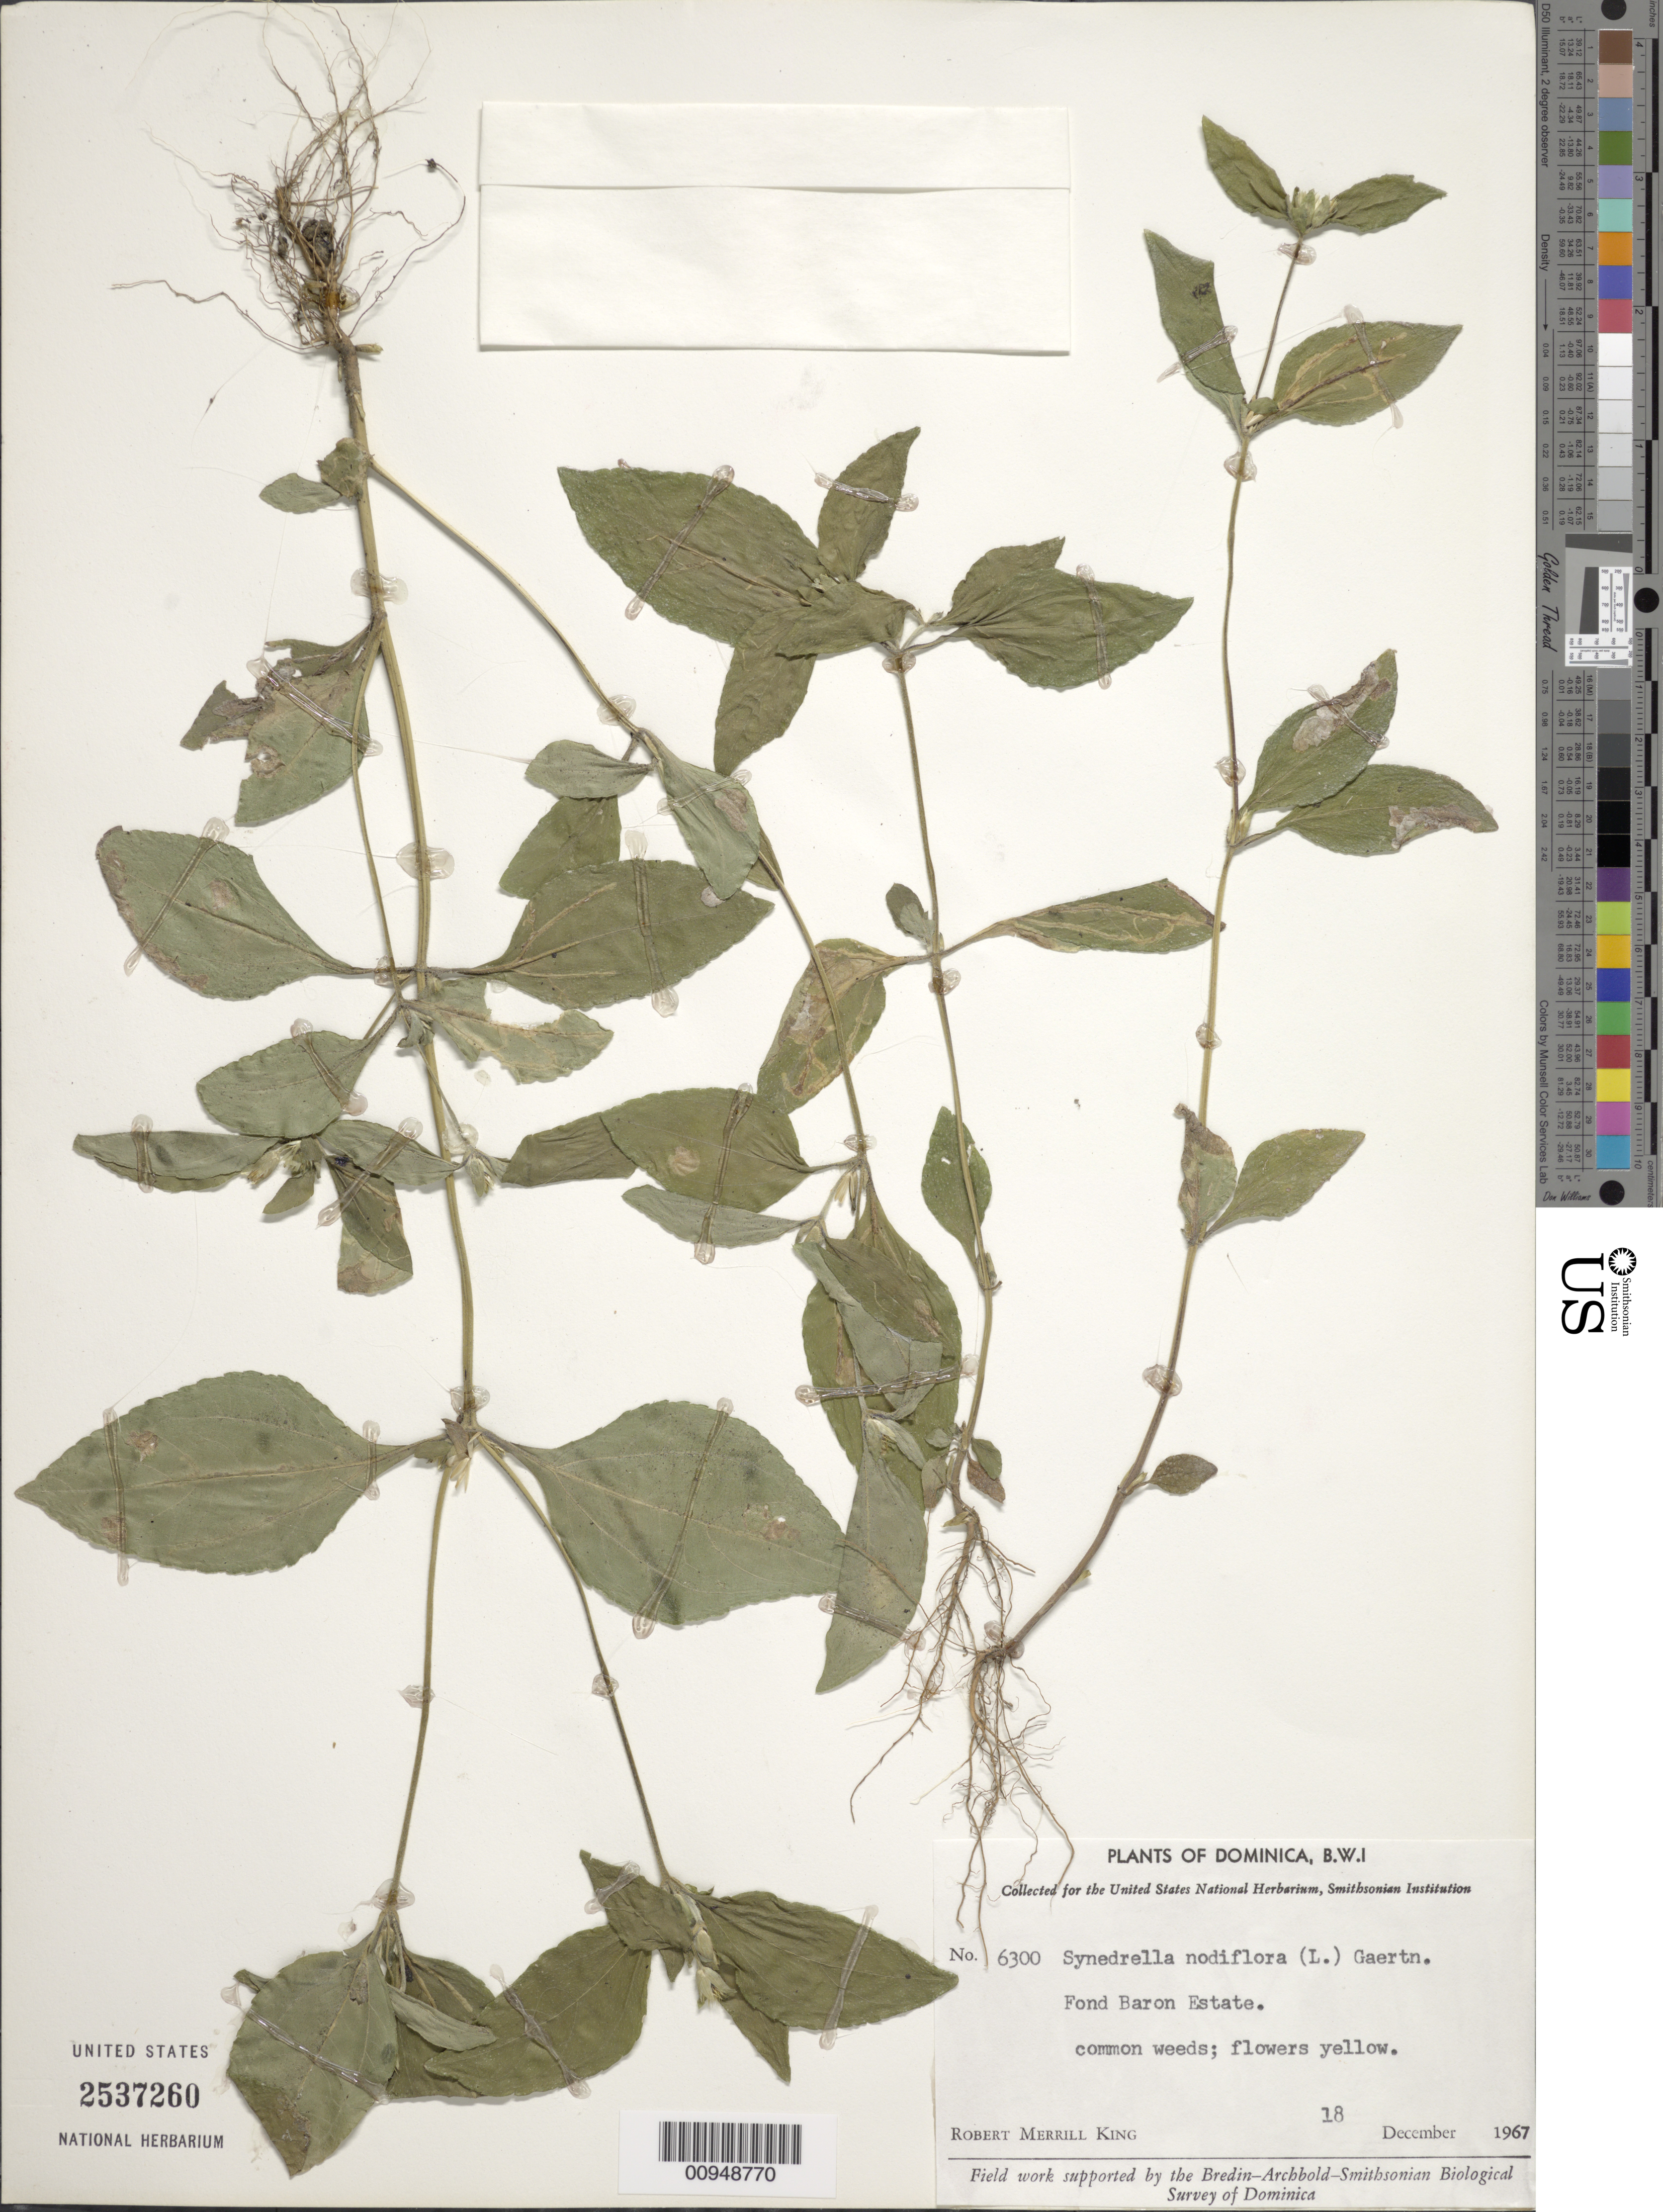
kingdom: Plantae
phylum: Tracheophyta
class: Magnoliopsida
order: Asterales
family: Asteraceae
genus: Synedrella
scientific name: Synedrella nodiflora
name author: (L.) Gaertn.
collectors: R. M. King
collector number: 6300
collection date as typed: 18 Dec 1967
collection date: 1967-12-18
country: Dominica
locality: Fond Baron Estate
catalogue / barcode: US 2537260